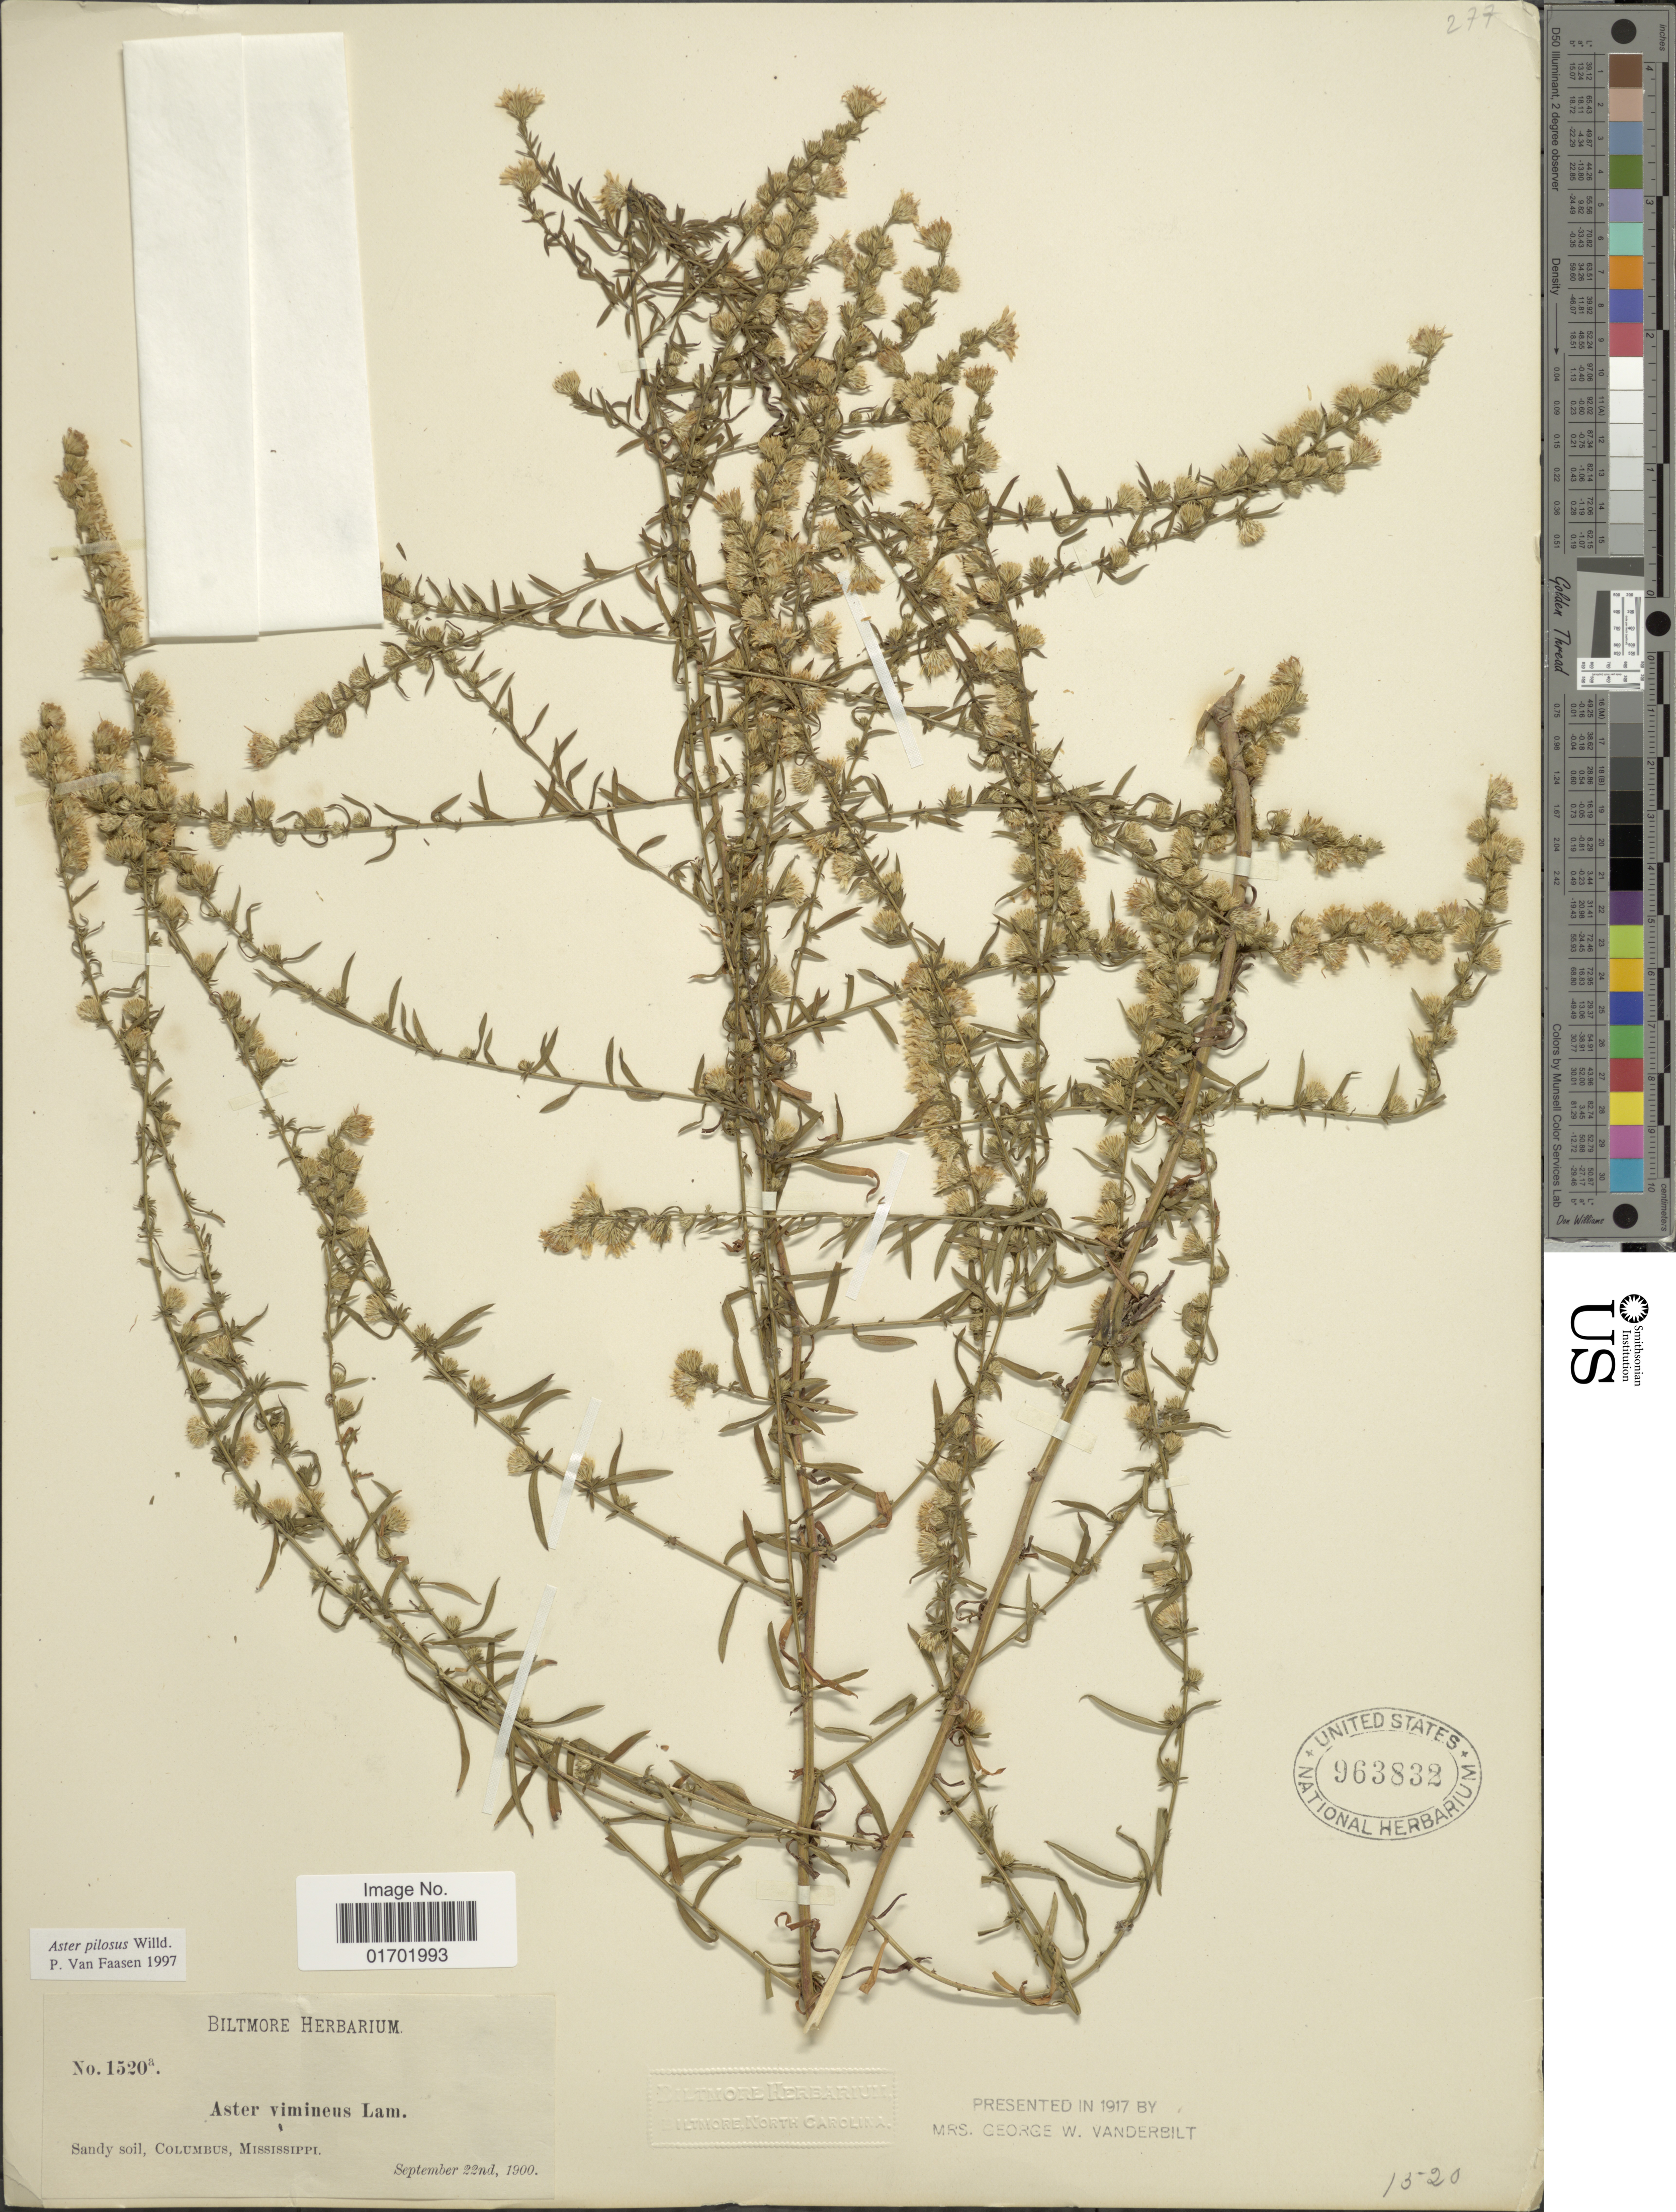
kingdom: Plantae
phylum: Tracheophyta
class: Magnoliopsida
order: Asterales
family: Asteraceae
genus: Symphyotrichum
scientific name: Symphyotrichum pilosum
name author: (Willd.) G.L. Nesom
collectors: ex herb. Biltmore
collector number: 1520a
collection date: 1900-09-22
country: United States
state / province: Mississippi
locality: Columbus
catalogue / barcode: US 963832